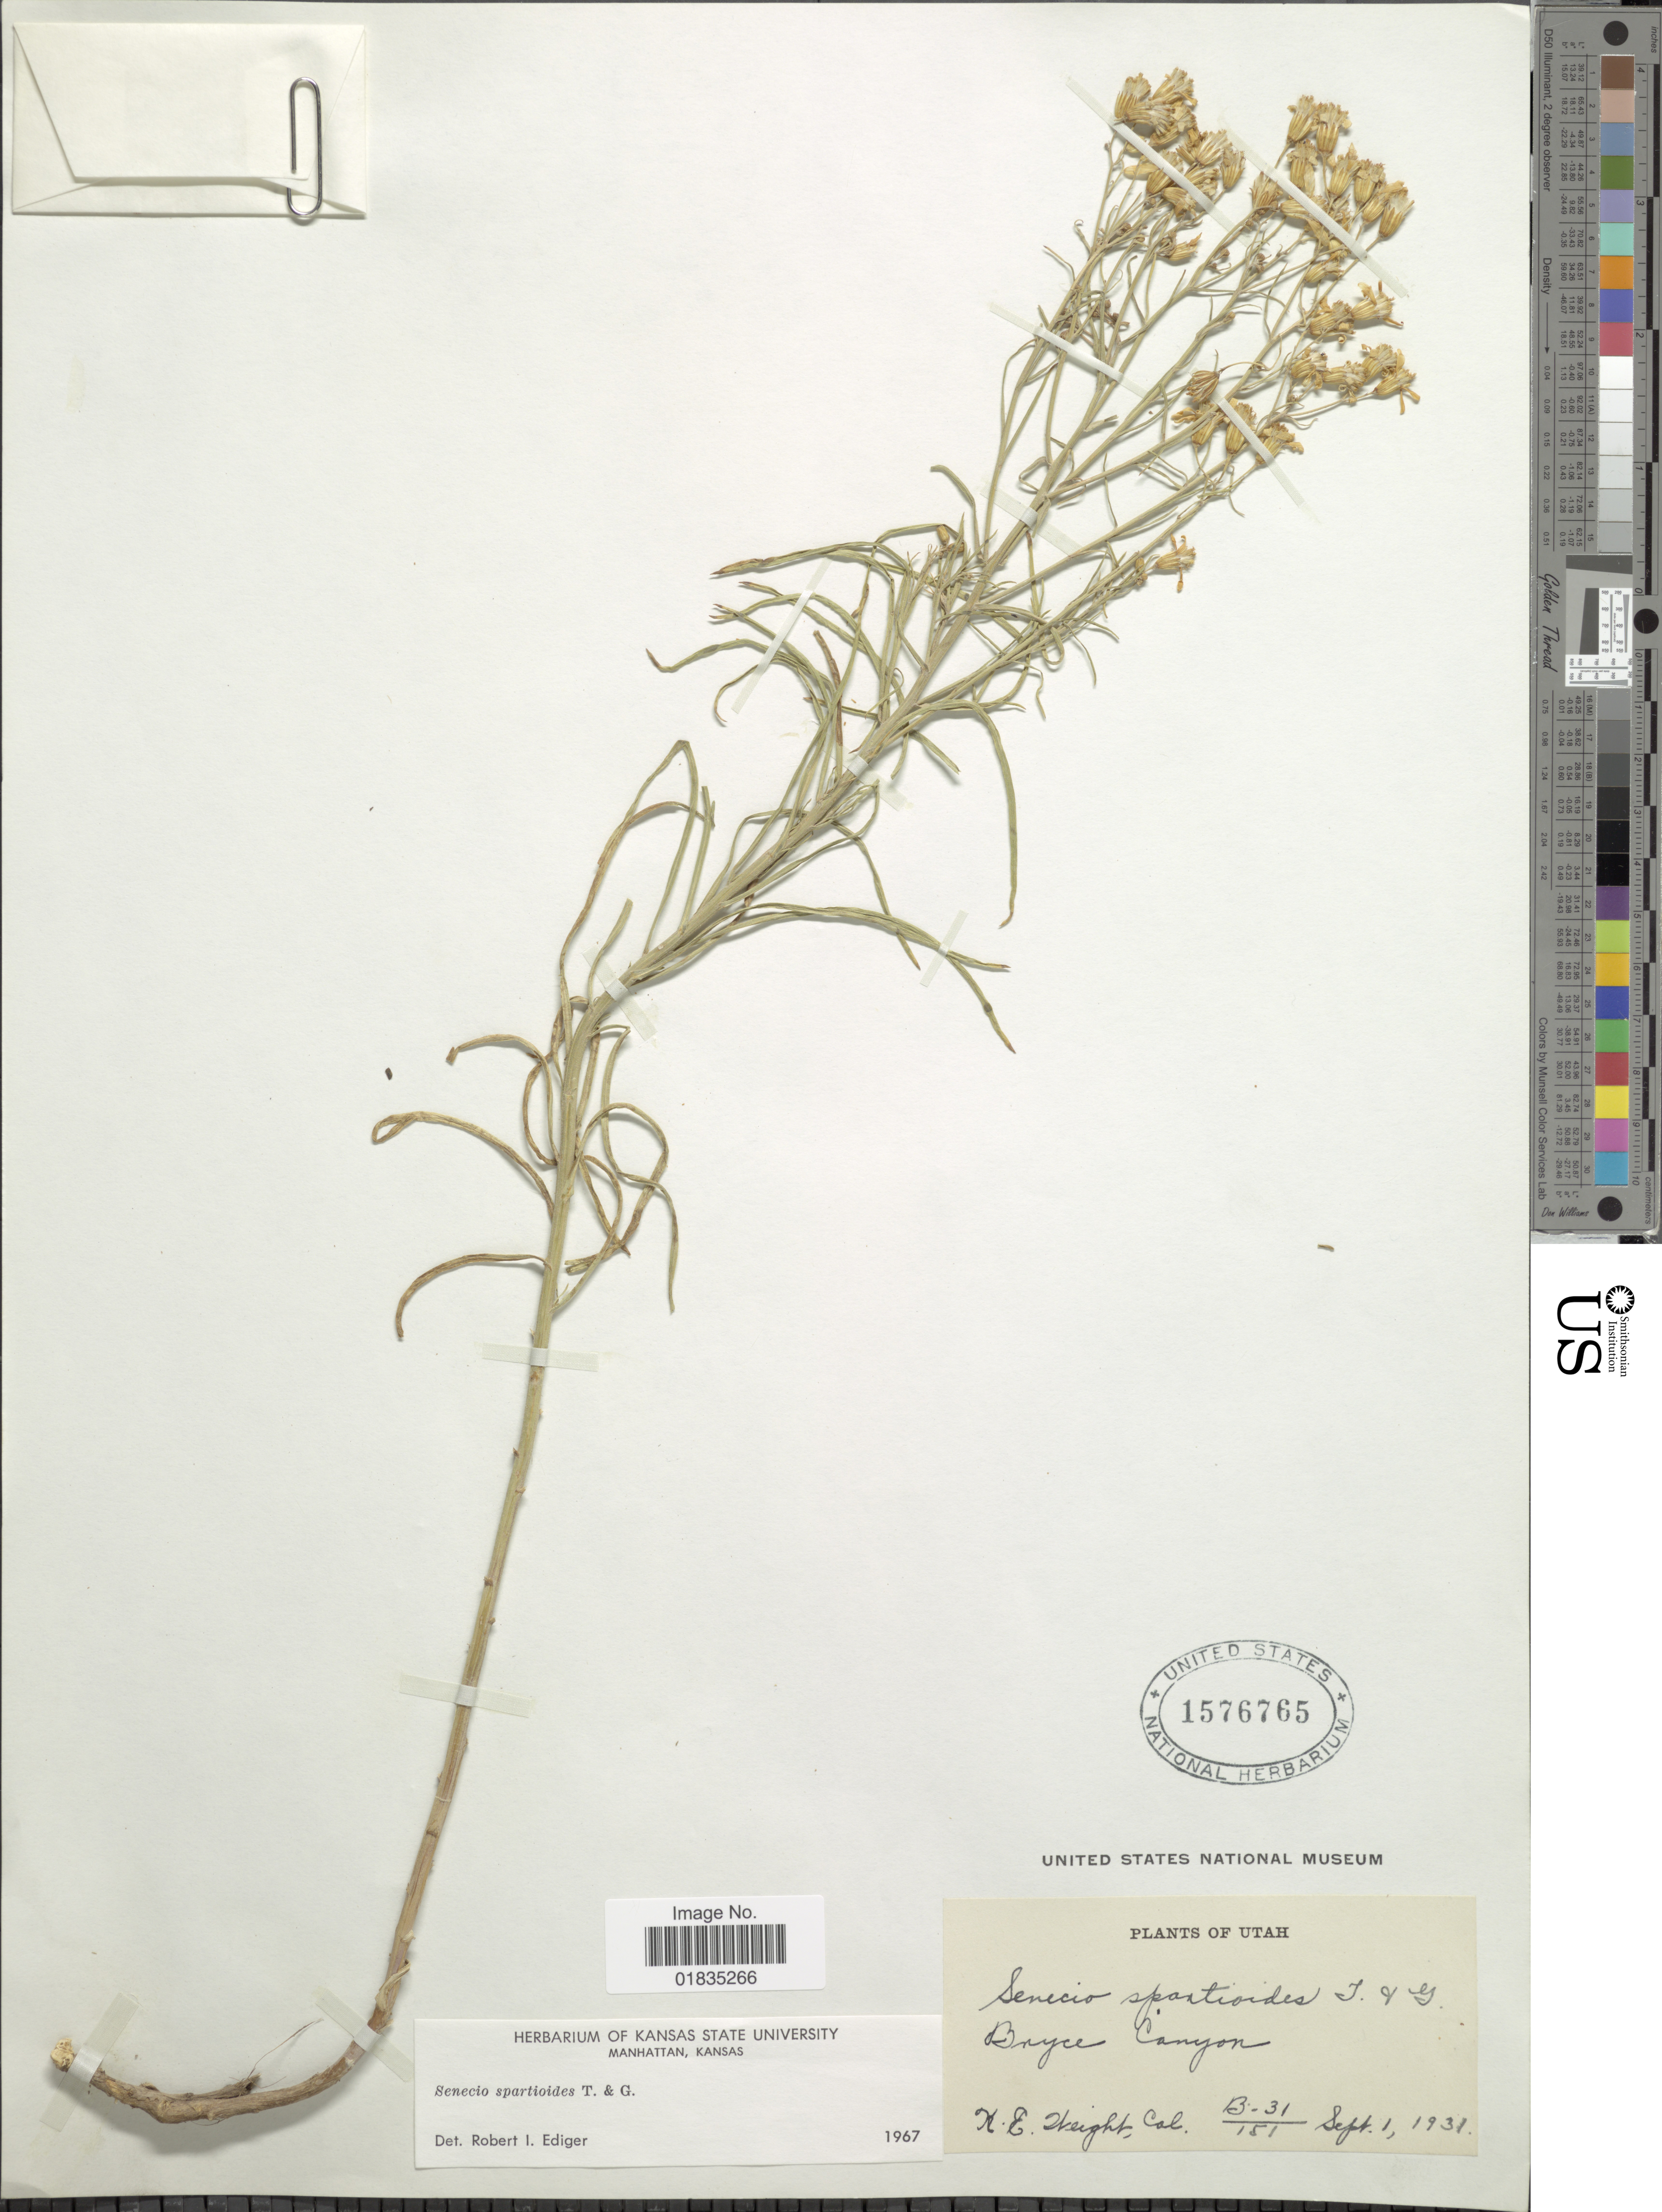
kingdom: Plantae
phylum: Tracheophyta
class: Magnoliopsida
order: Asterales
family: Asteraceae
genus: Senecio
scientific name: Senecio spartioides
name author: Torr. & A. Gray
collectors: K. Weight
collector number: B-31/151?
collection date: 1931-09-01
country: United States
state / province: Utah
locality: Bryce Canyon.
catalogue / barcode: US 1576765